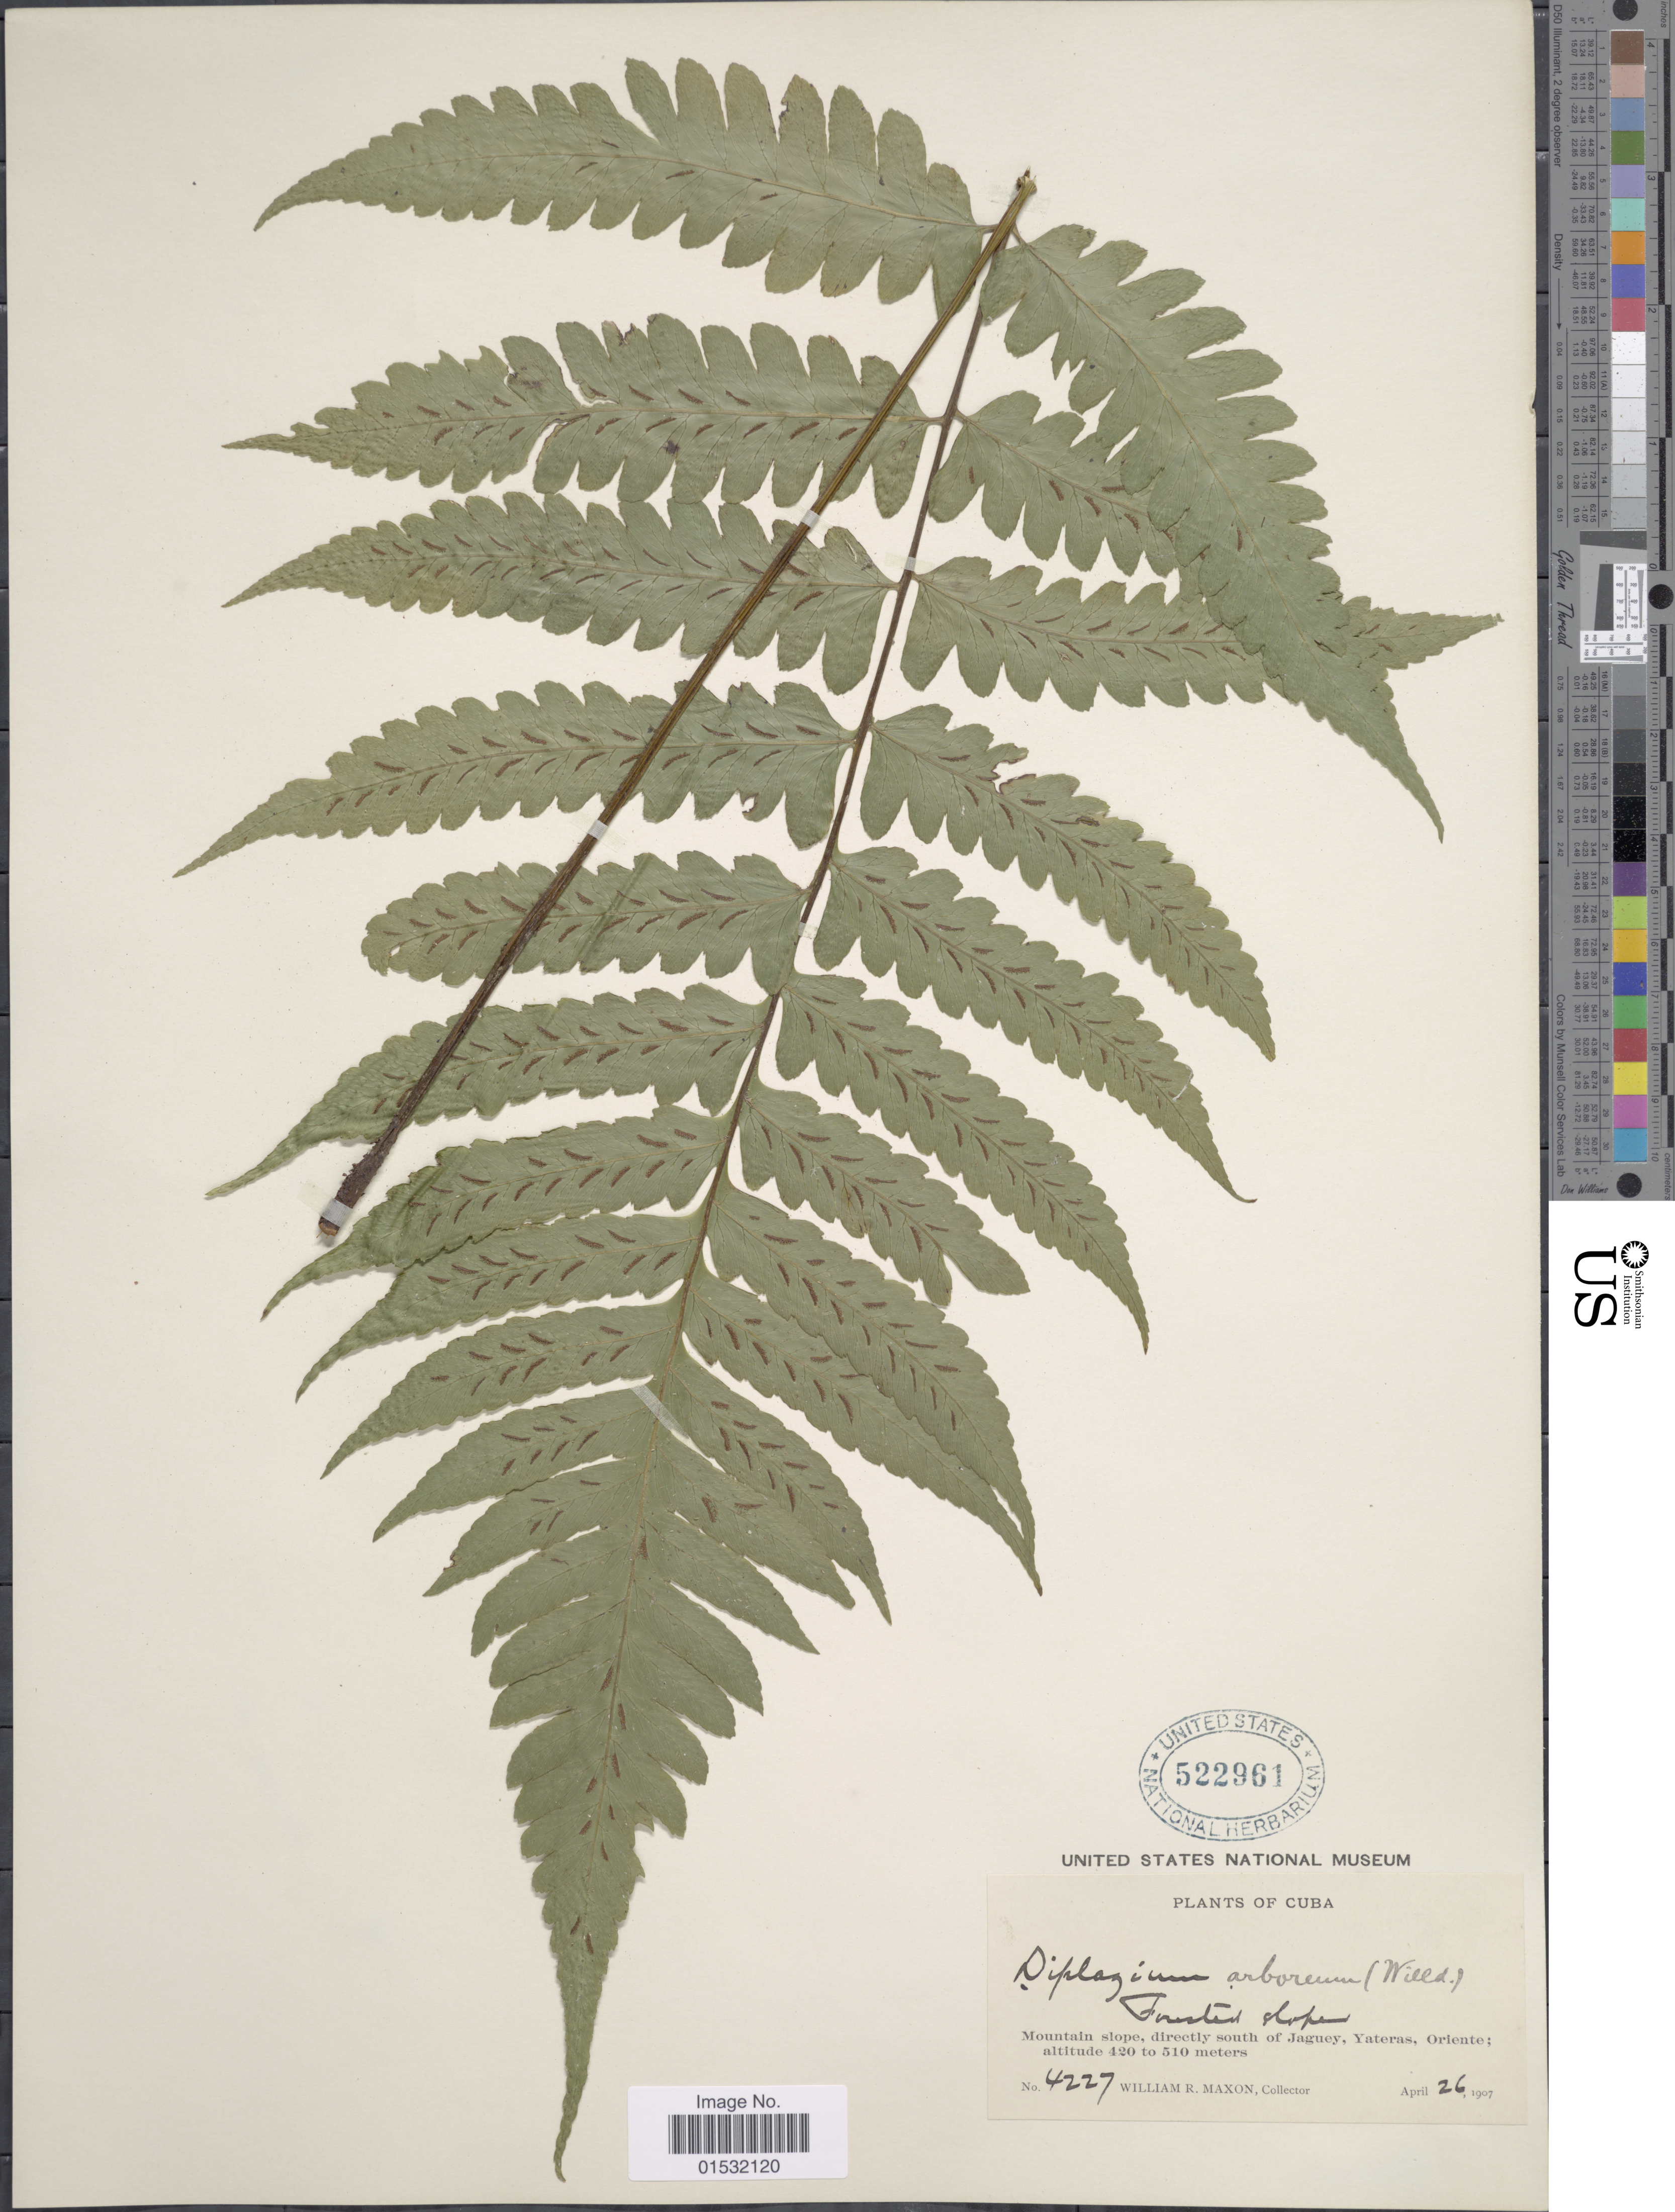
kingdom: Plantae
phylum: Tracheophyta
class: Polypodiopsida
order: Polypodiales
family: Athyriaceae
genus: Diplazium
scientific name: Diplazium cristatum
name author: (Desr.) Alston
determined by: Sánchez, C.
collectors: W. R. Maxon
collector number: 4227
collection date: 1907-04-26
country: Cuba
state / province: Oriente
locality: Mountain slope, directly south of Jaguey, Yateras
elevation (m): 420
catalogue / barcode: US 522961